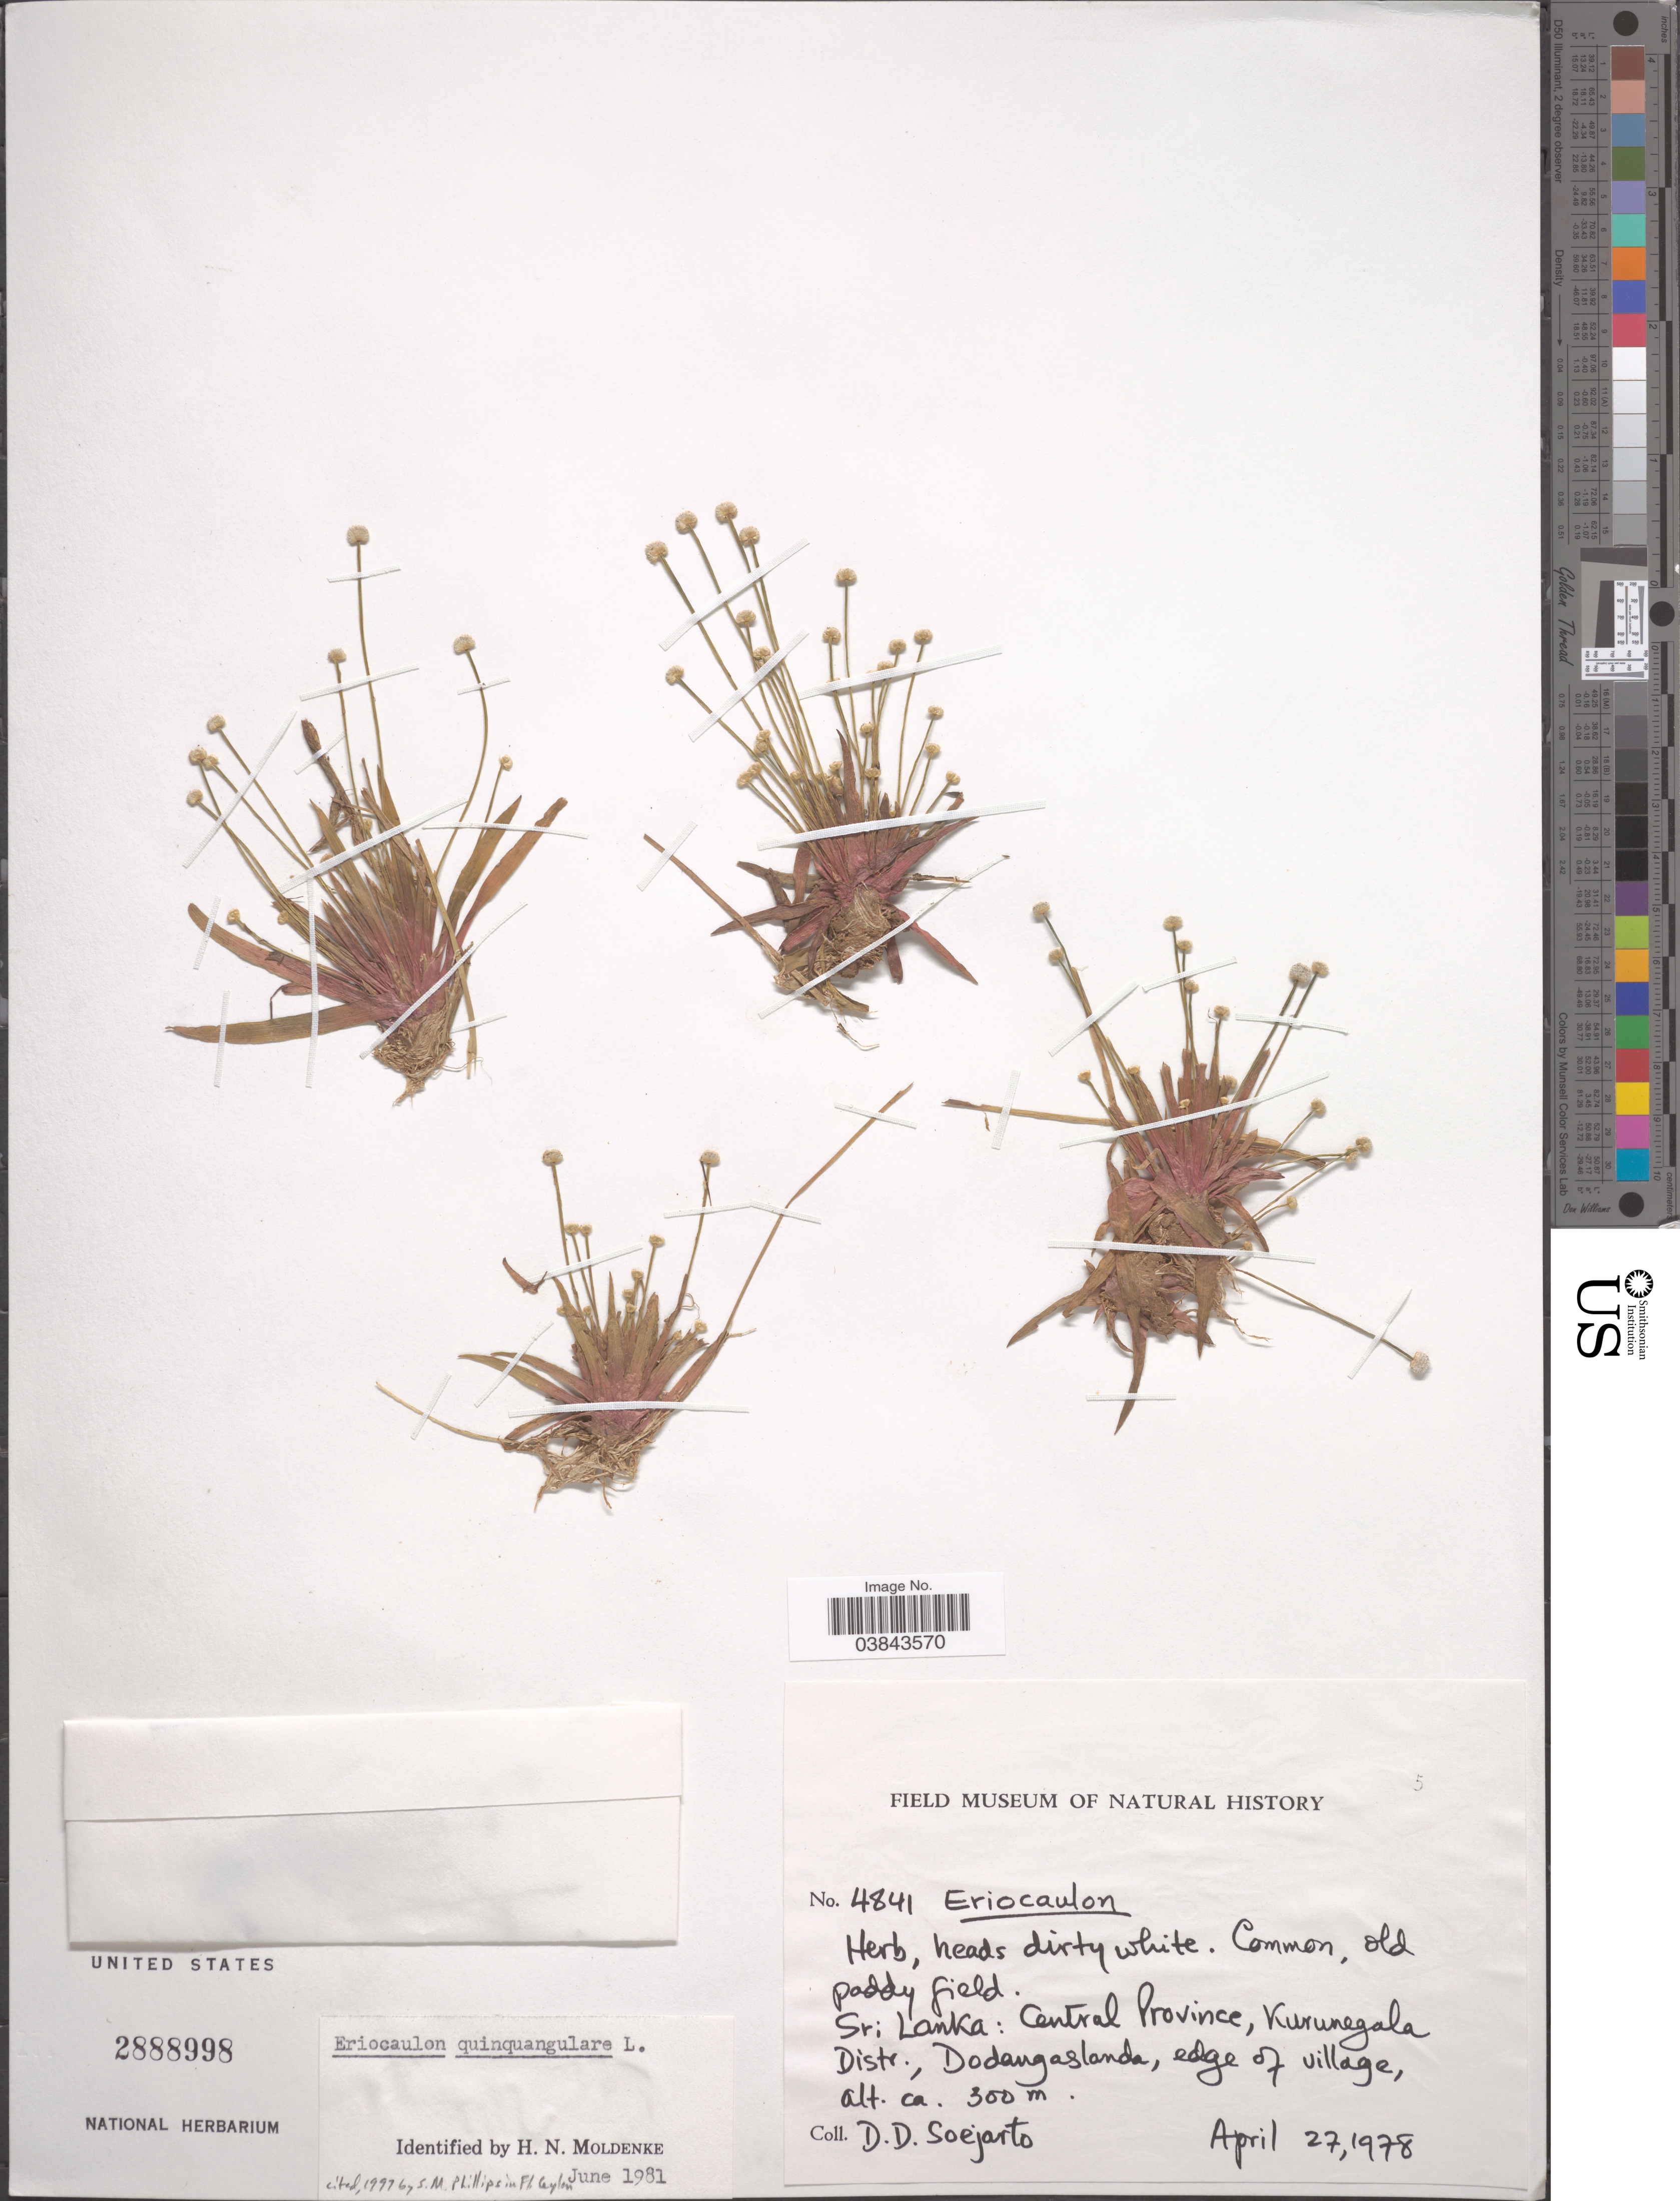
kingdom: Plantae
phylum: Tracheophyta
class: Liliopsida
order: Poales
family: Eriocaulaceae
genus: Eriocaulon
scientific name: Eriocaulon quinquangulare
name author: L.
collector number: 4841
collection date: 1978-04-27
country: Sri Lanka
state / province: Central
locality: Kurunegala Distr., Dodangaslanda, edge of village.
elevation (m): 300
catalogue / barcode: US 2888998